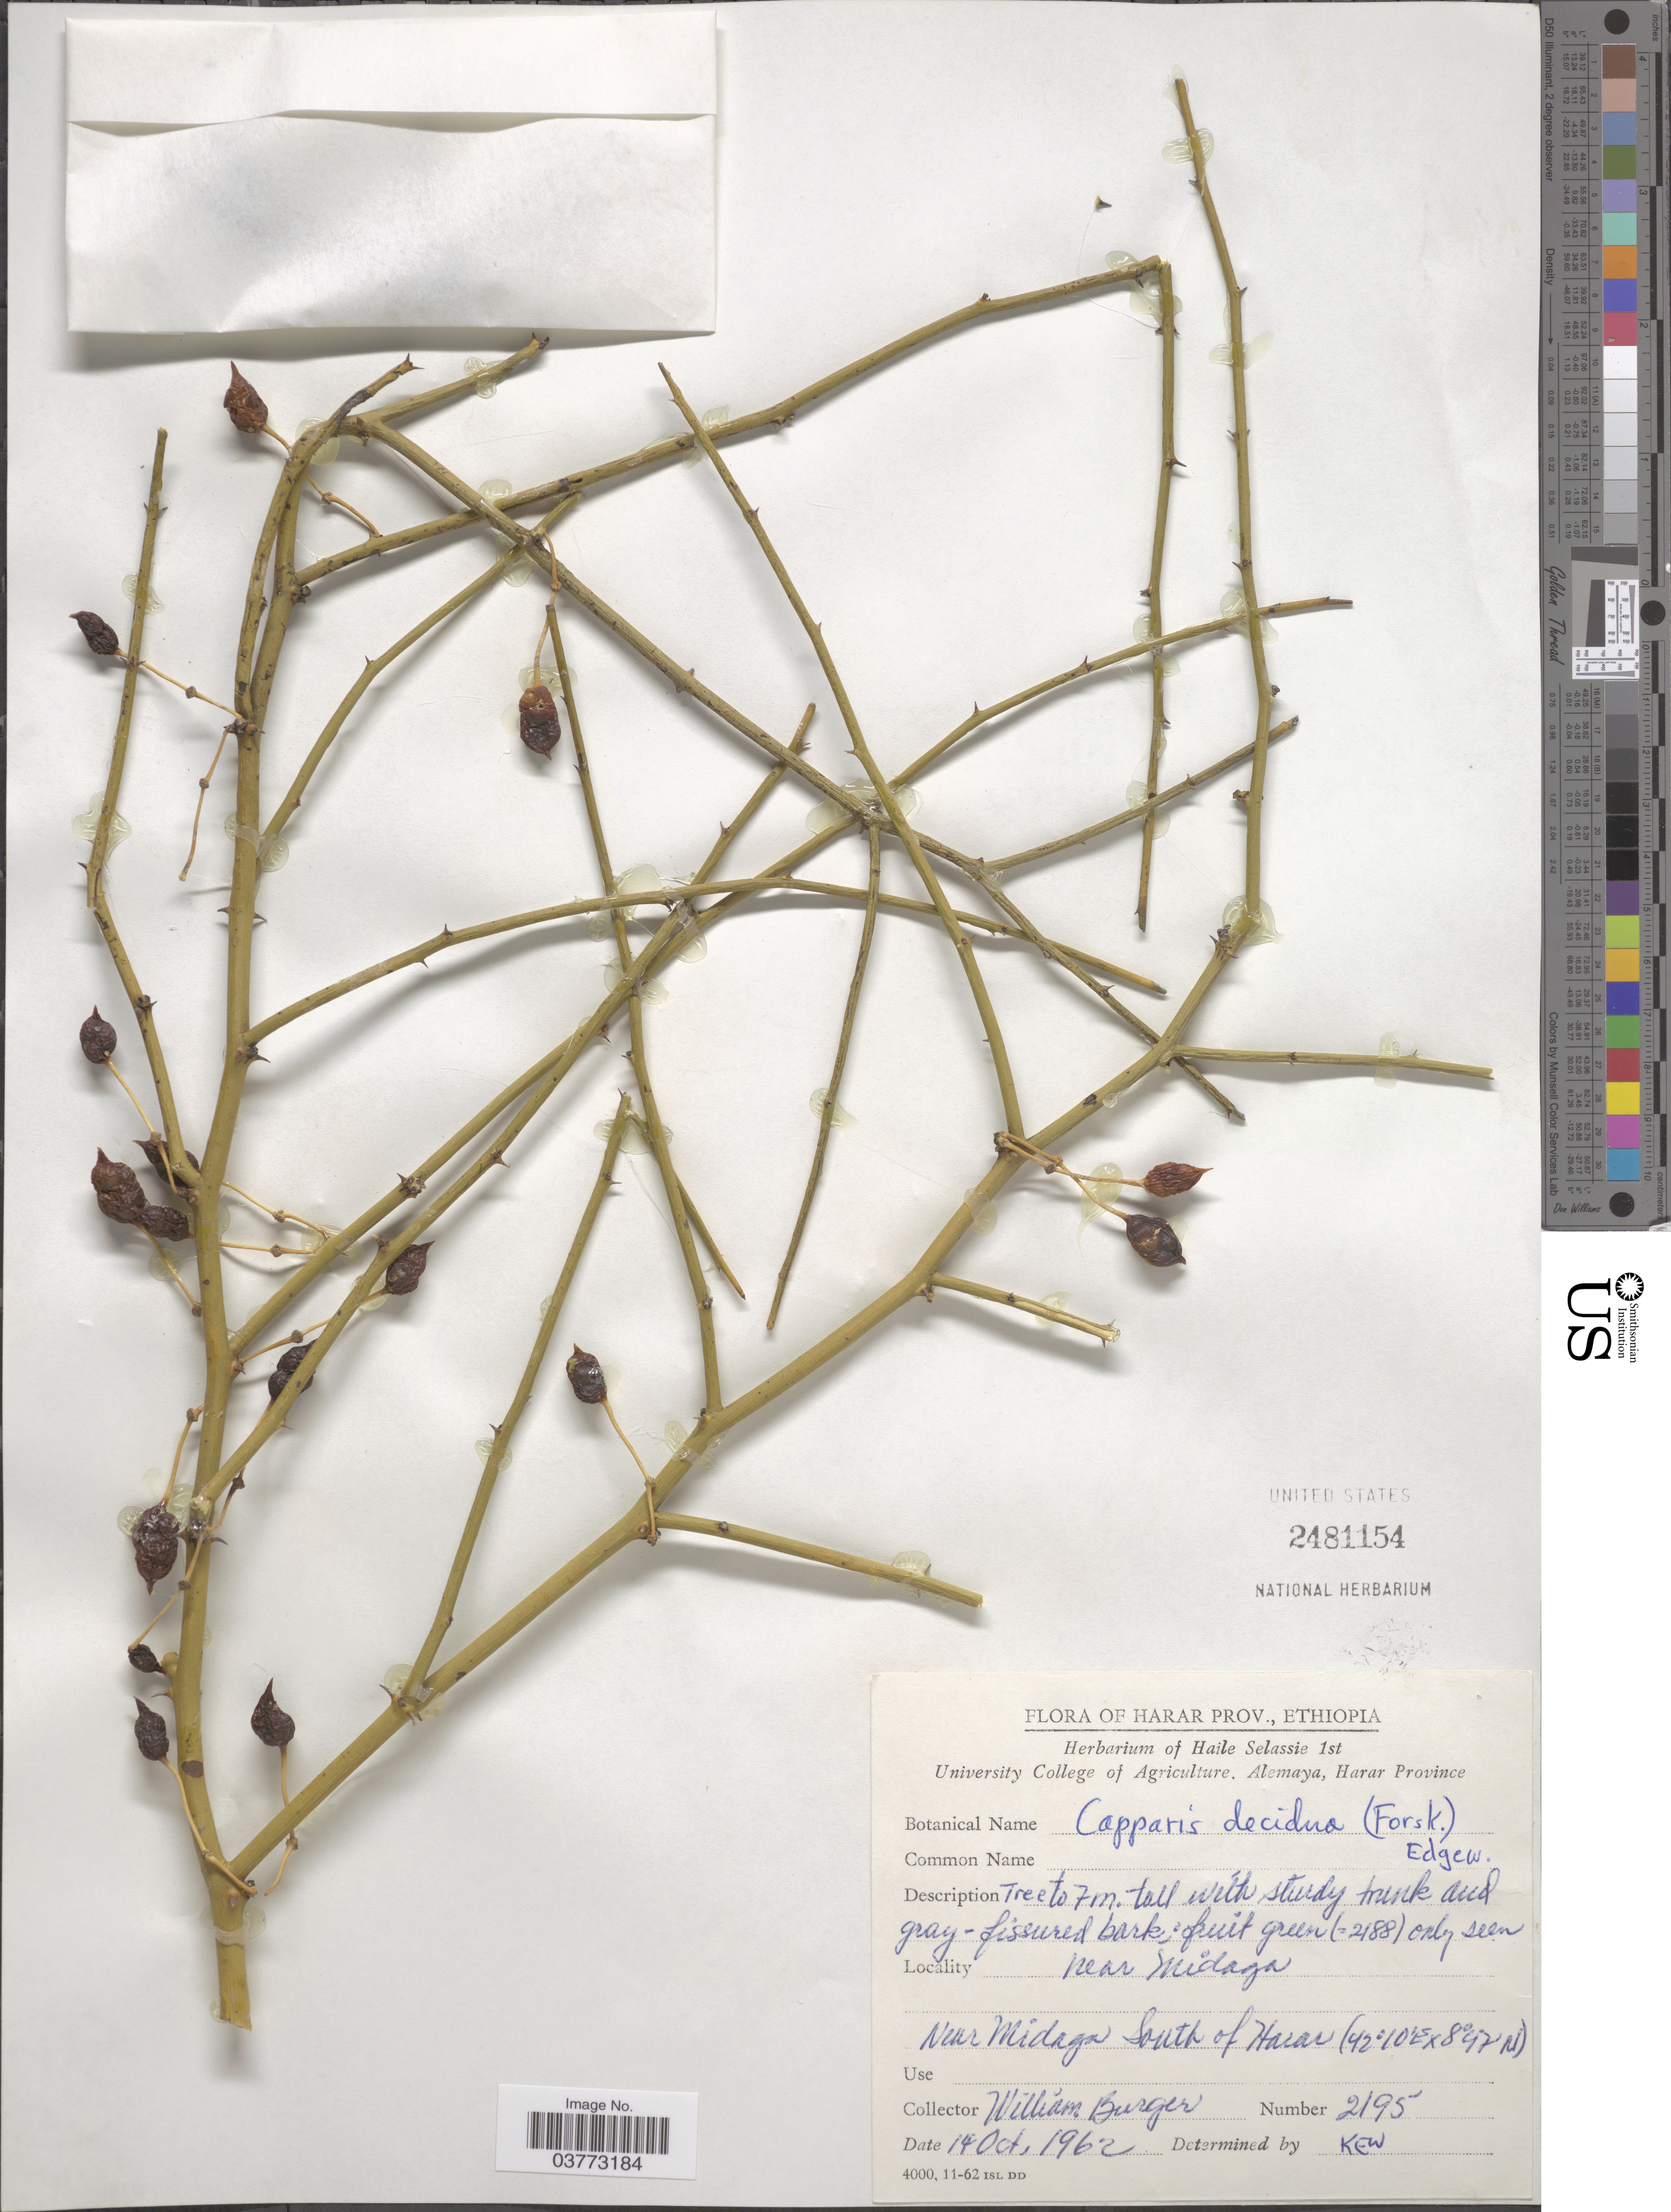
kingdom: Plantae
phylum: Tracheophyta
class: Magnoliopsida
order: Brassicales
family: Capparaceae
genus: Capparis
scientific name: Capparis decidua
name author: (Forssk.) Edgew.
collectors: W. Burger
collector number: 2195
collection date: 1962-10-14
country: Ethiopia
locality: Harar Prov. Near Midaga. Near Midaga South of Harar.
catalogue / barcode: US 2481154